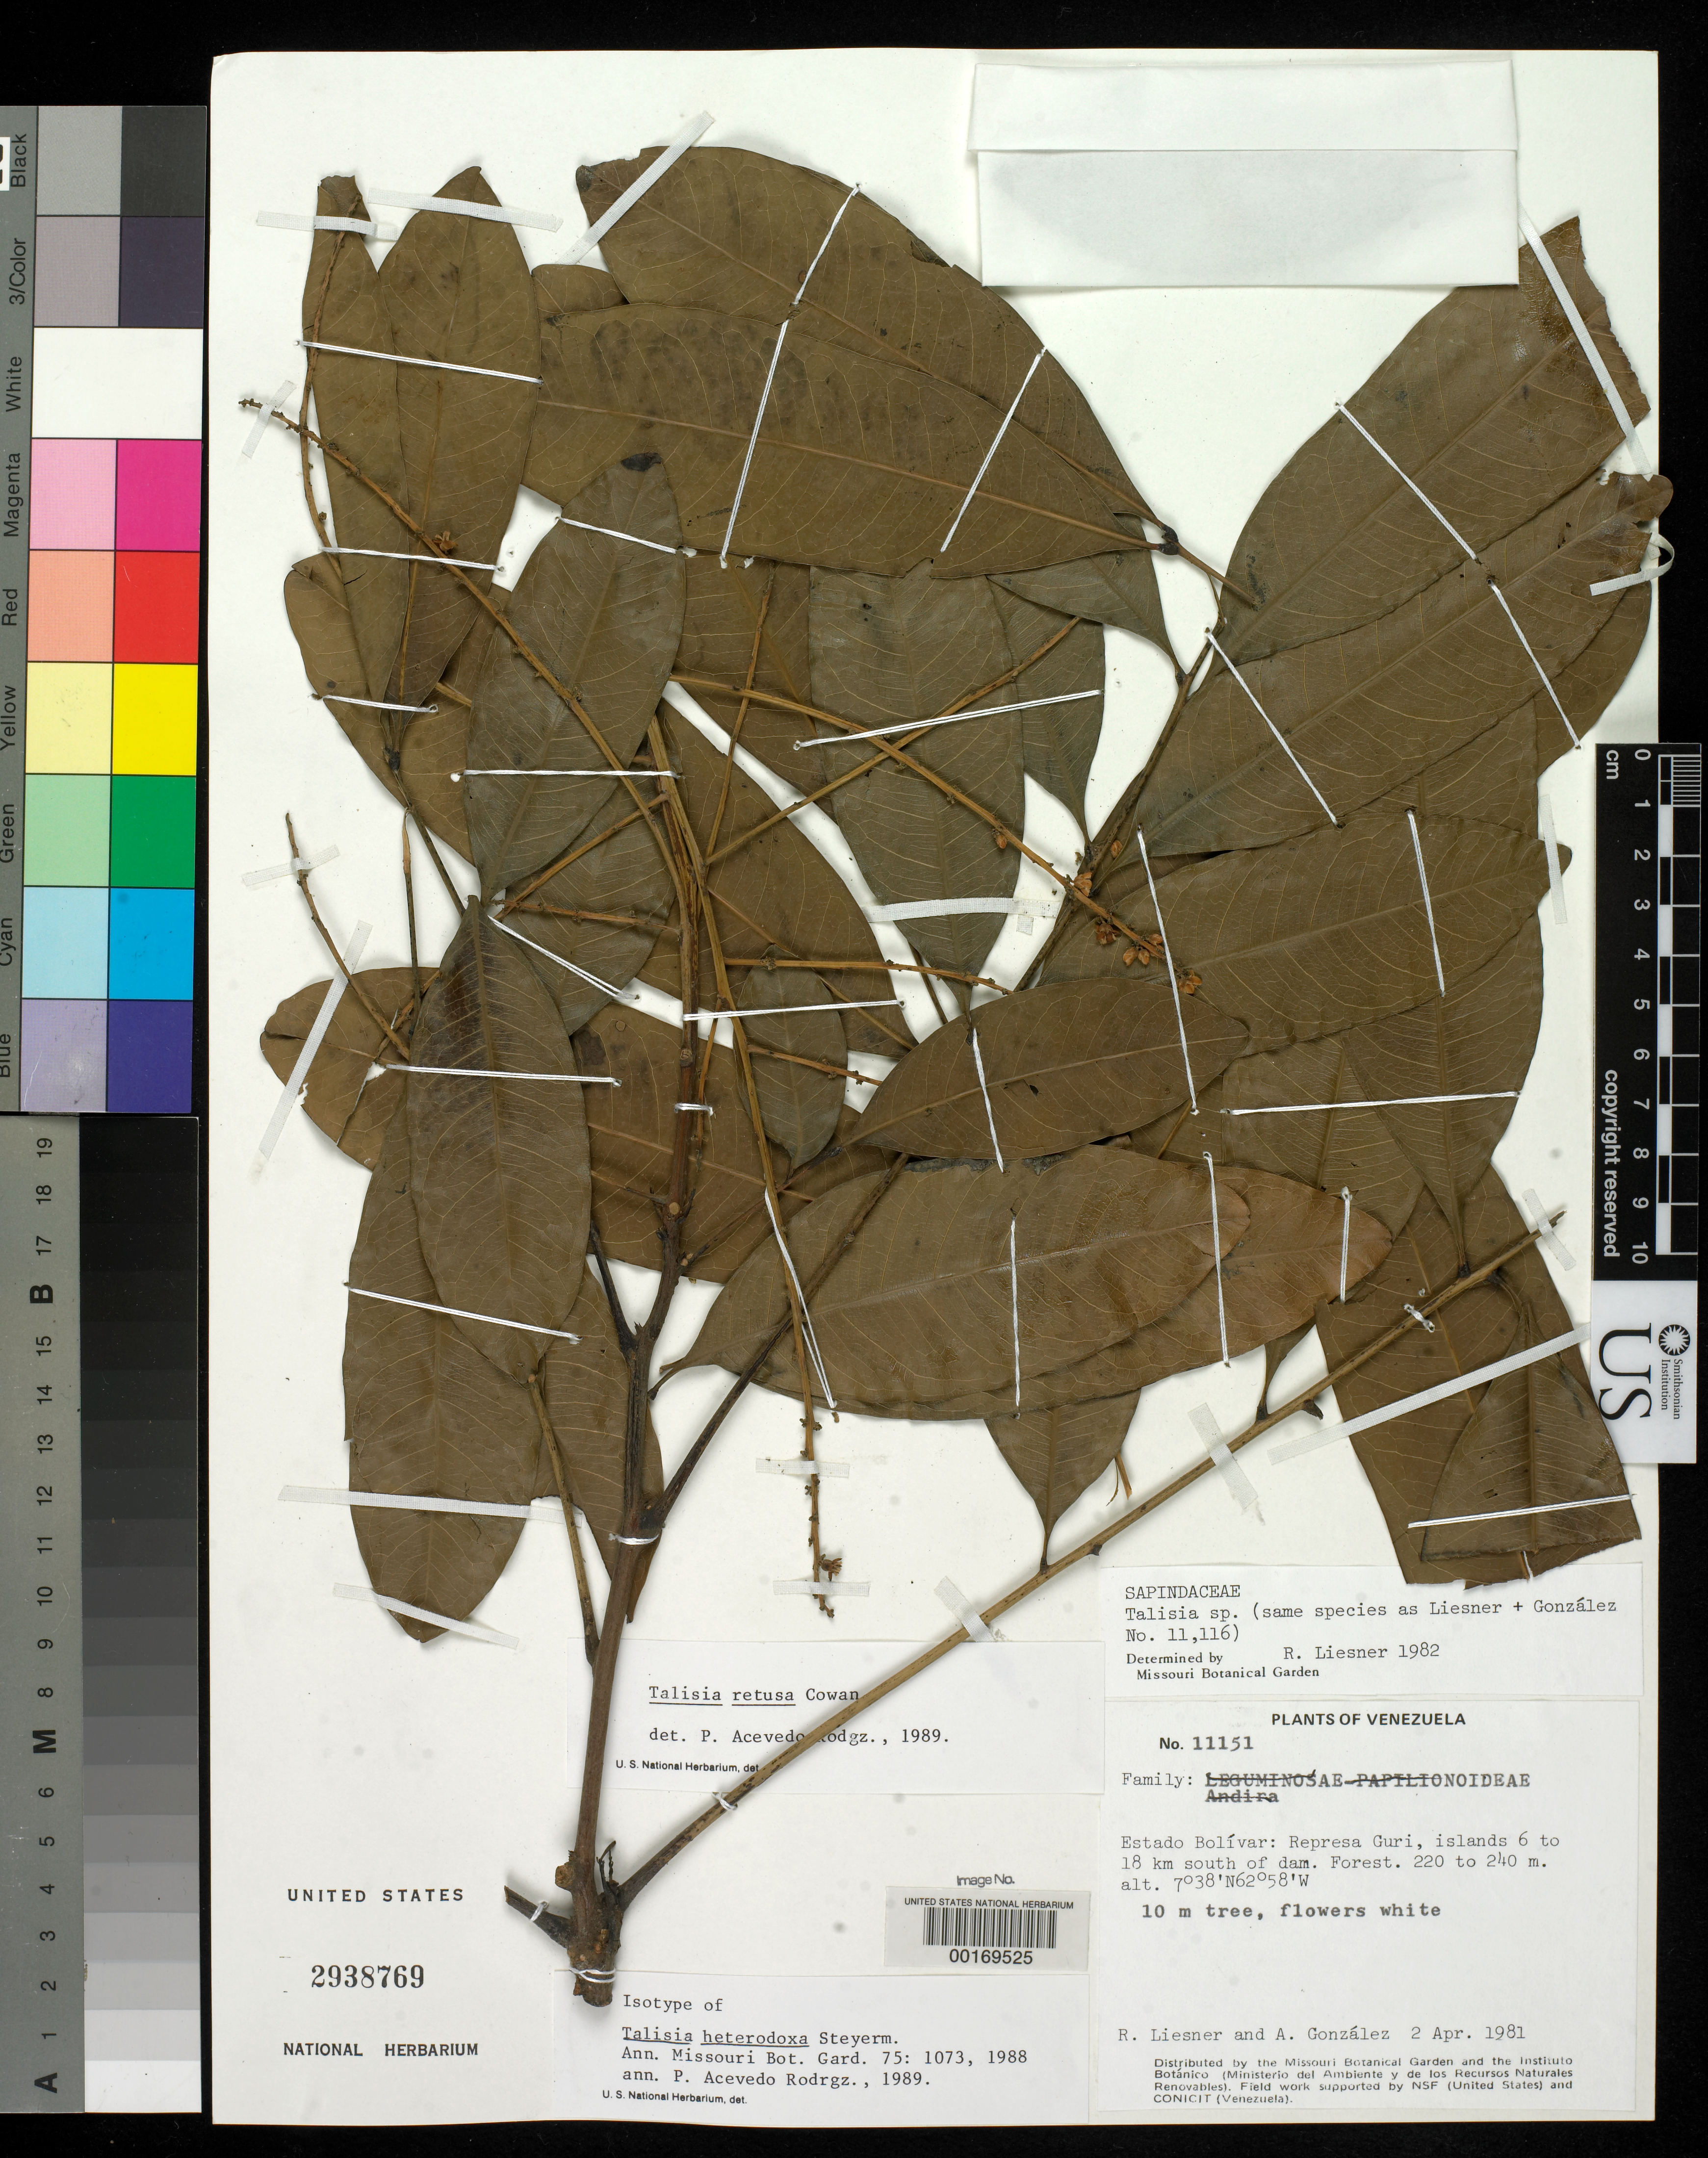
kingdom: Plantae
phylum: Tracheophyta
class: Magnoliopsida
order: Sapindales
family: Sapindaceae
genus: Talisia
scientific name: Talisia heterodoxa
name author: Steyerm.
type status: Isotype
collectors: R. L. Liesner & A. C. González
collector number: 11151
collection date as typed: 02 Apr 1981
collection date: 1981-04-02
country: Venezuela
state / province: Bolivar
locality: Repressi Guri, islands 6-18 km S of dam, forest.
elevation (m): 220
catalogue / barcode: US 2938769